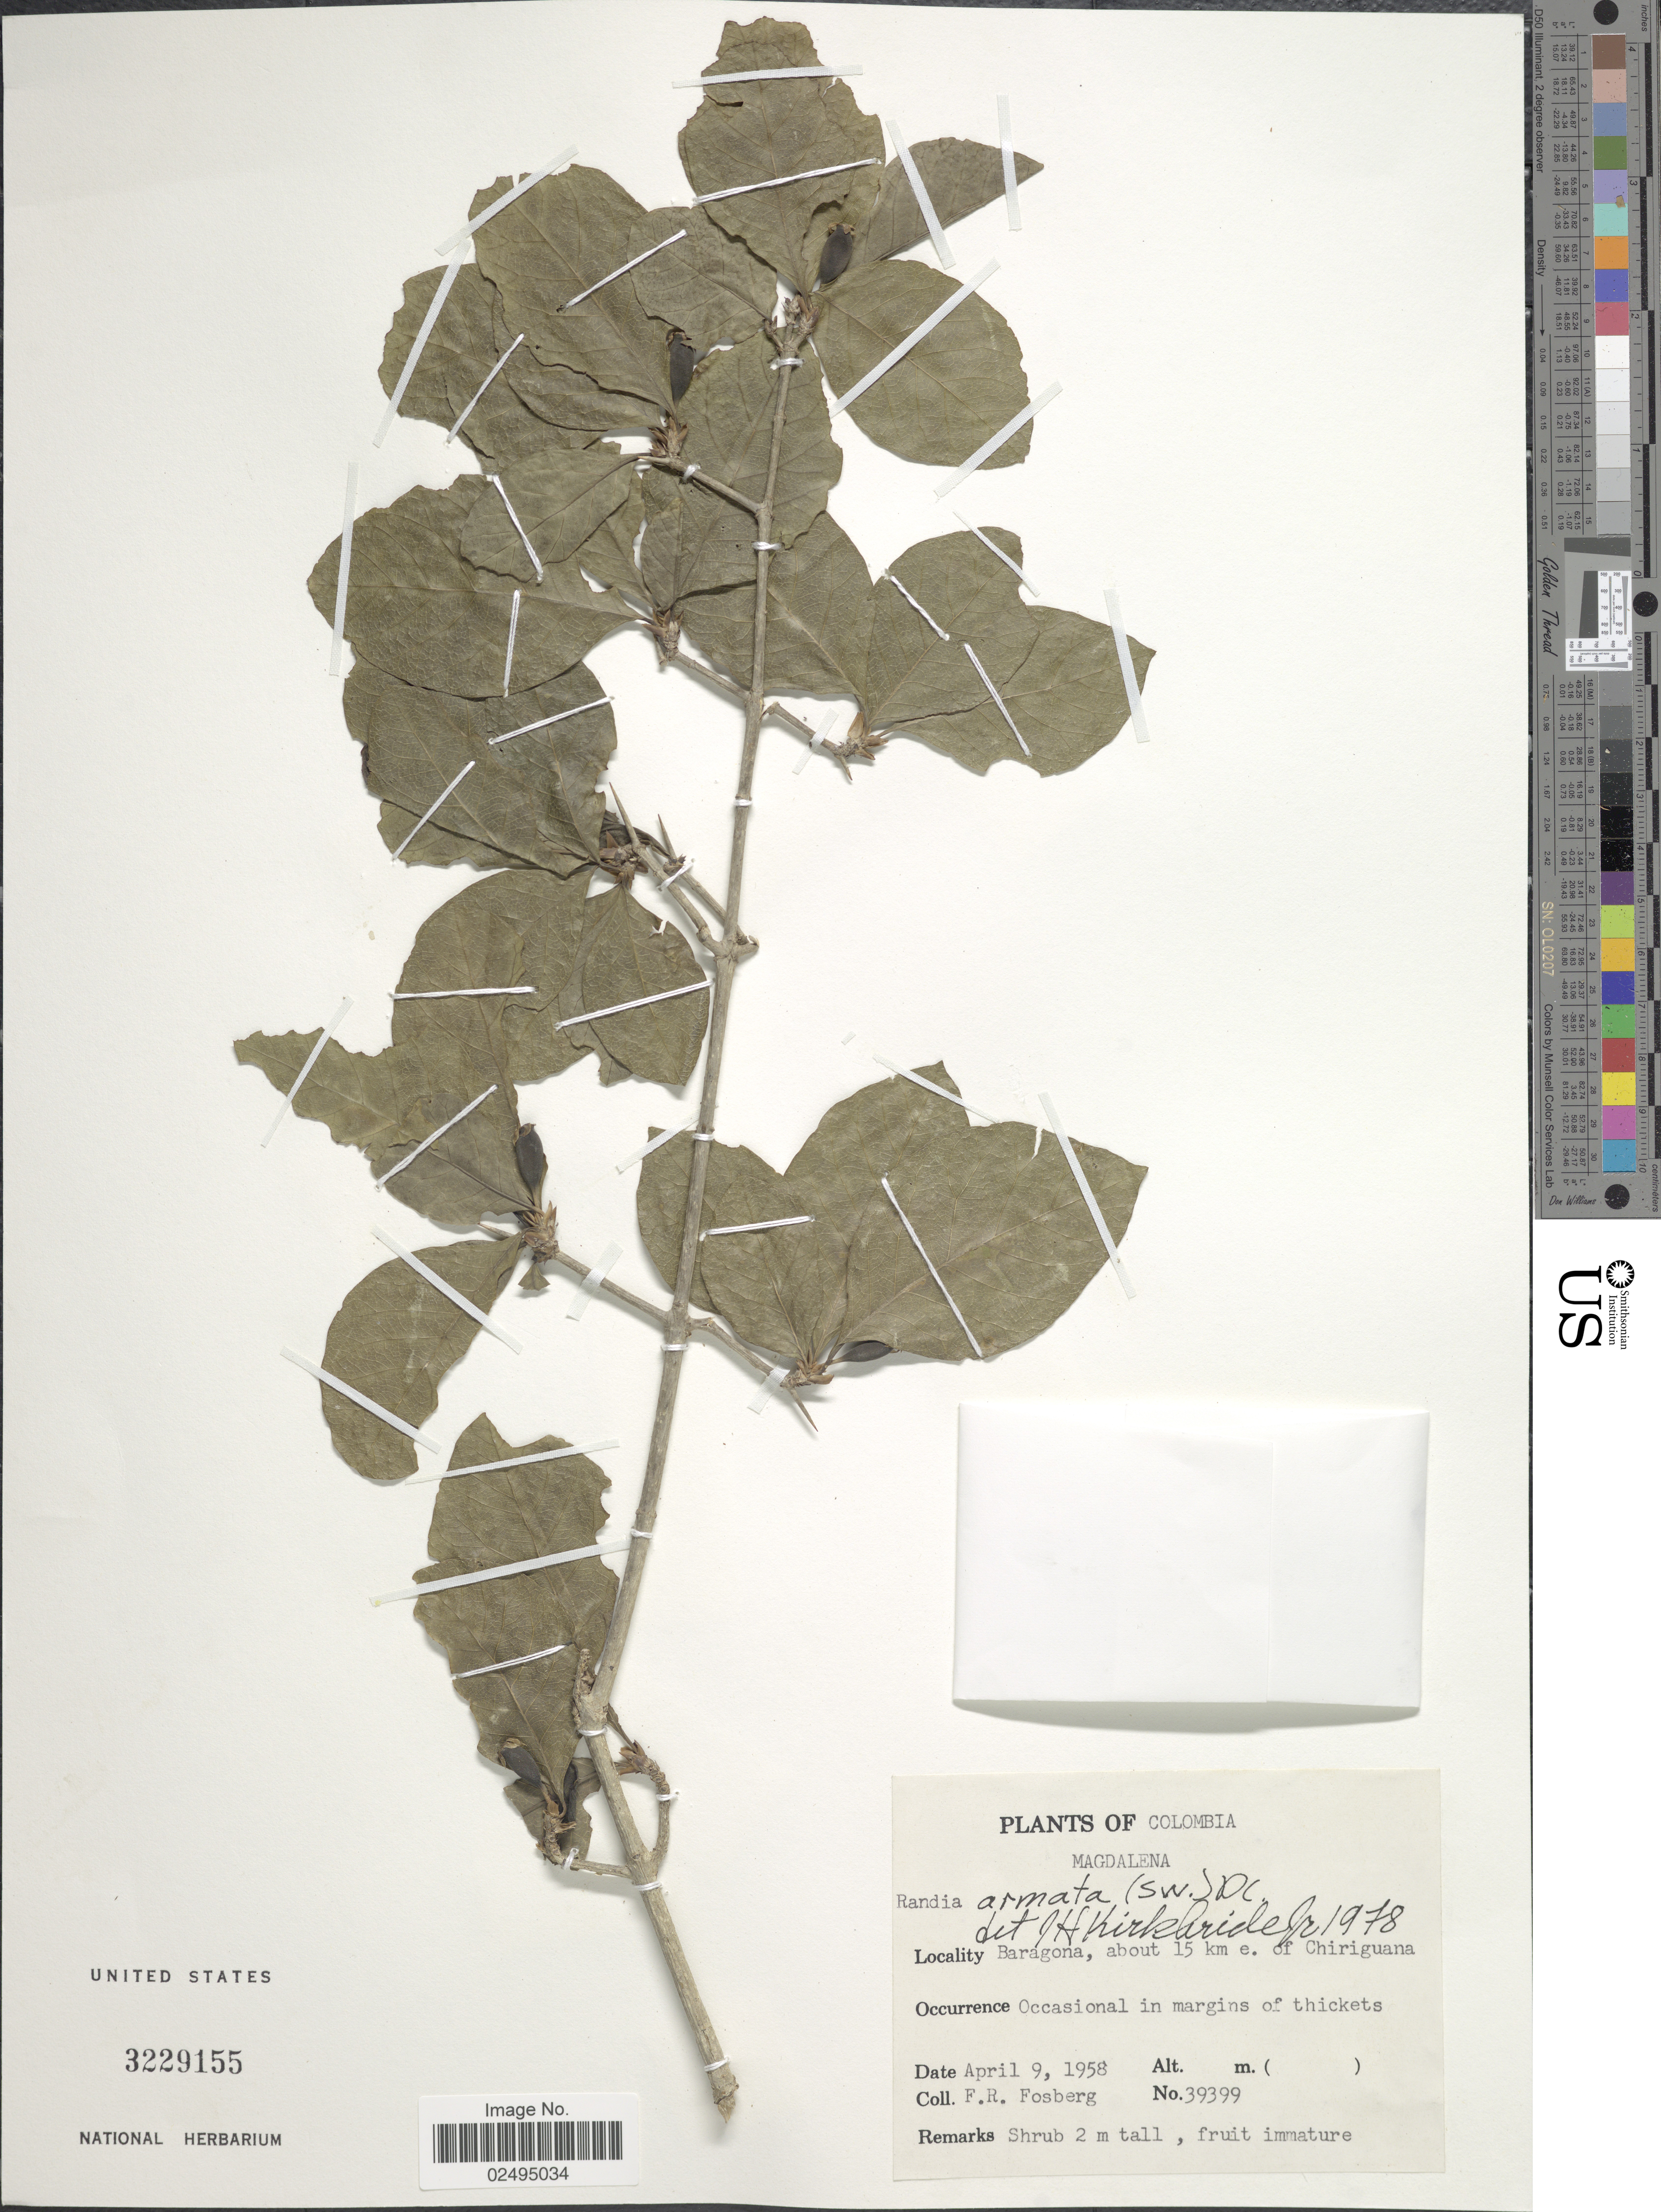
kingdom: Plantae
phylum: Tracheophyta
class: Magnoliopsida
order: Gentianales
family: Rubiaceae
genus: Randia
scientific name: Randia armata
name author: (Sw.) DC.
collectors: F. R. Fosberg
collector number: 39399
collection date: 1958-04-09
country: Colombia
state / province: Magdalena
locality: Baragona, about 15 km e. of Chiriguana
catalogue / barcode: US 3229155